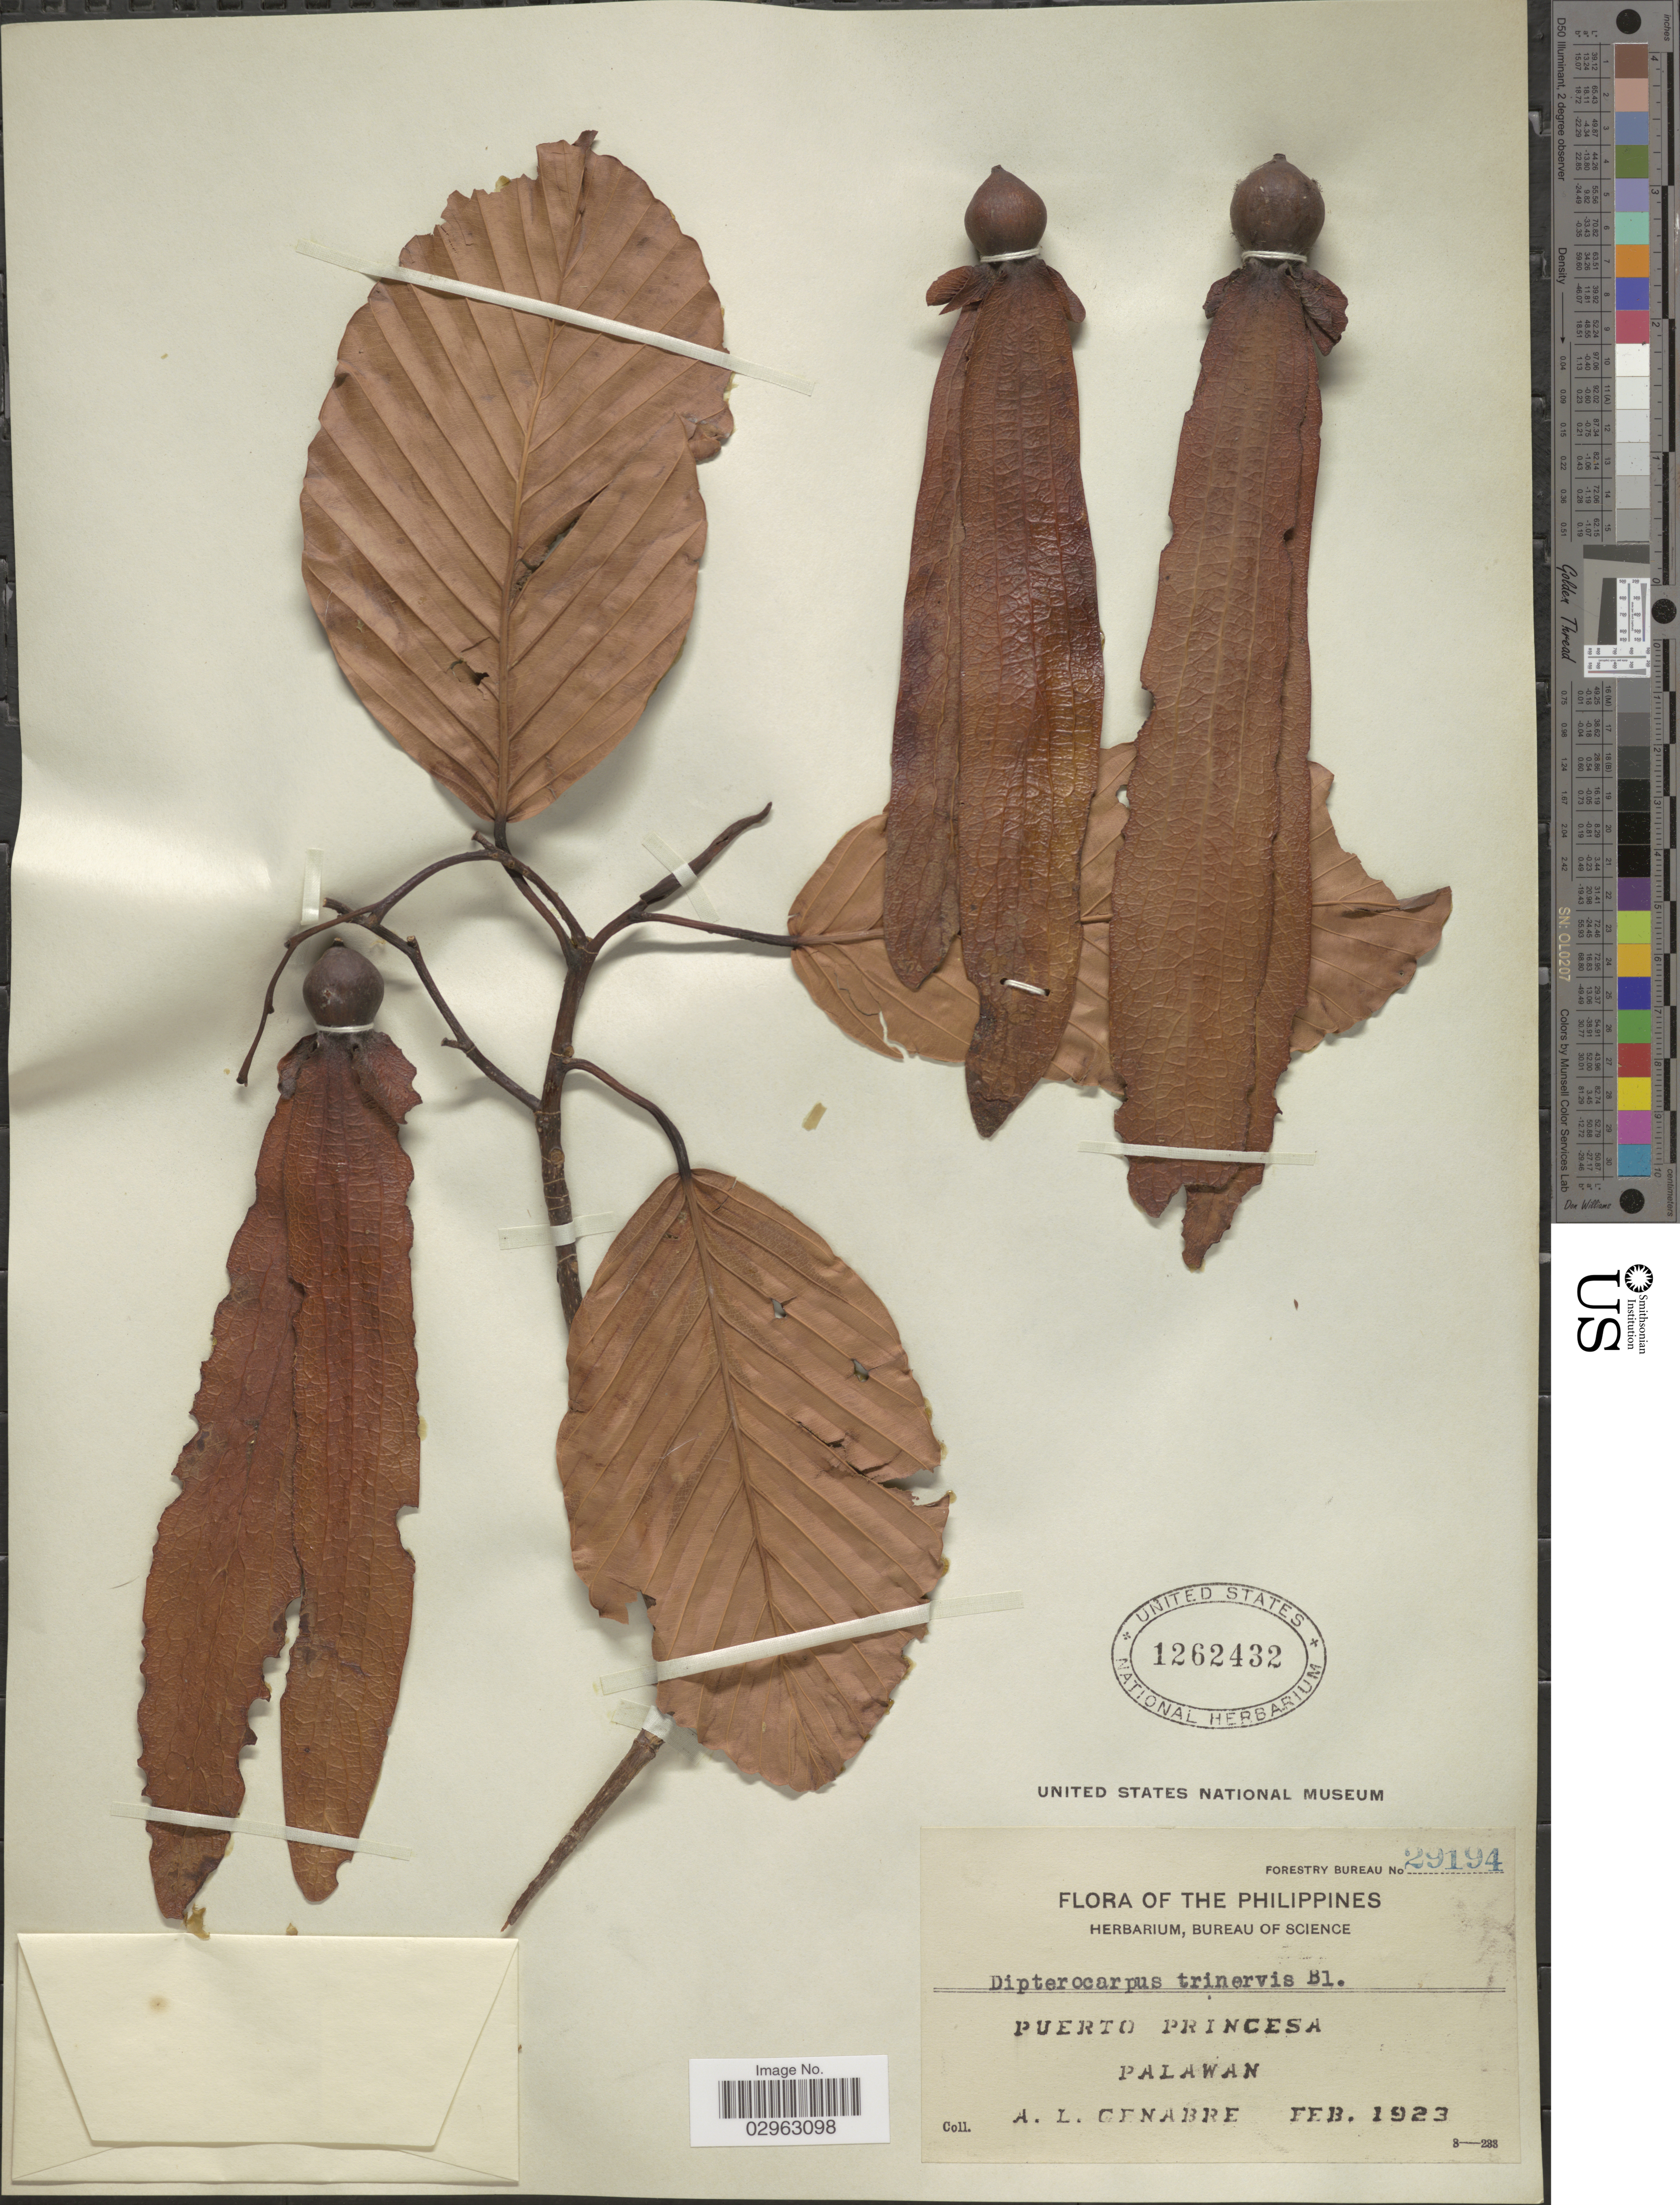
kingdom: Plantae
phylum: Tracheophyta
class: Magnoliopsida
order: Malvales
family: Dipterocarpaceae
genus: Dipterocarpus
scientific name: Dipterocarpus trinervis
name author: Blume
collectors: A. Cenabre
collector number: Forestry Bureau 29194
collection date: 1923-02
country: Philippines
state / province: Mimaropa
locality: Puerto Princesa, Palawan.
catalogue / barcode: US 1262432